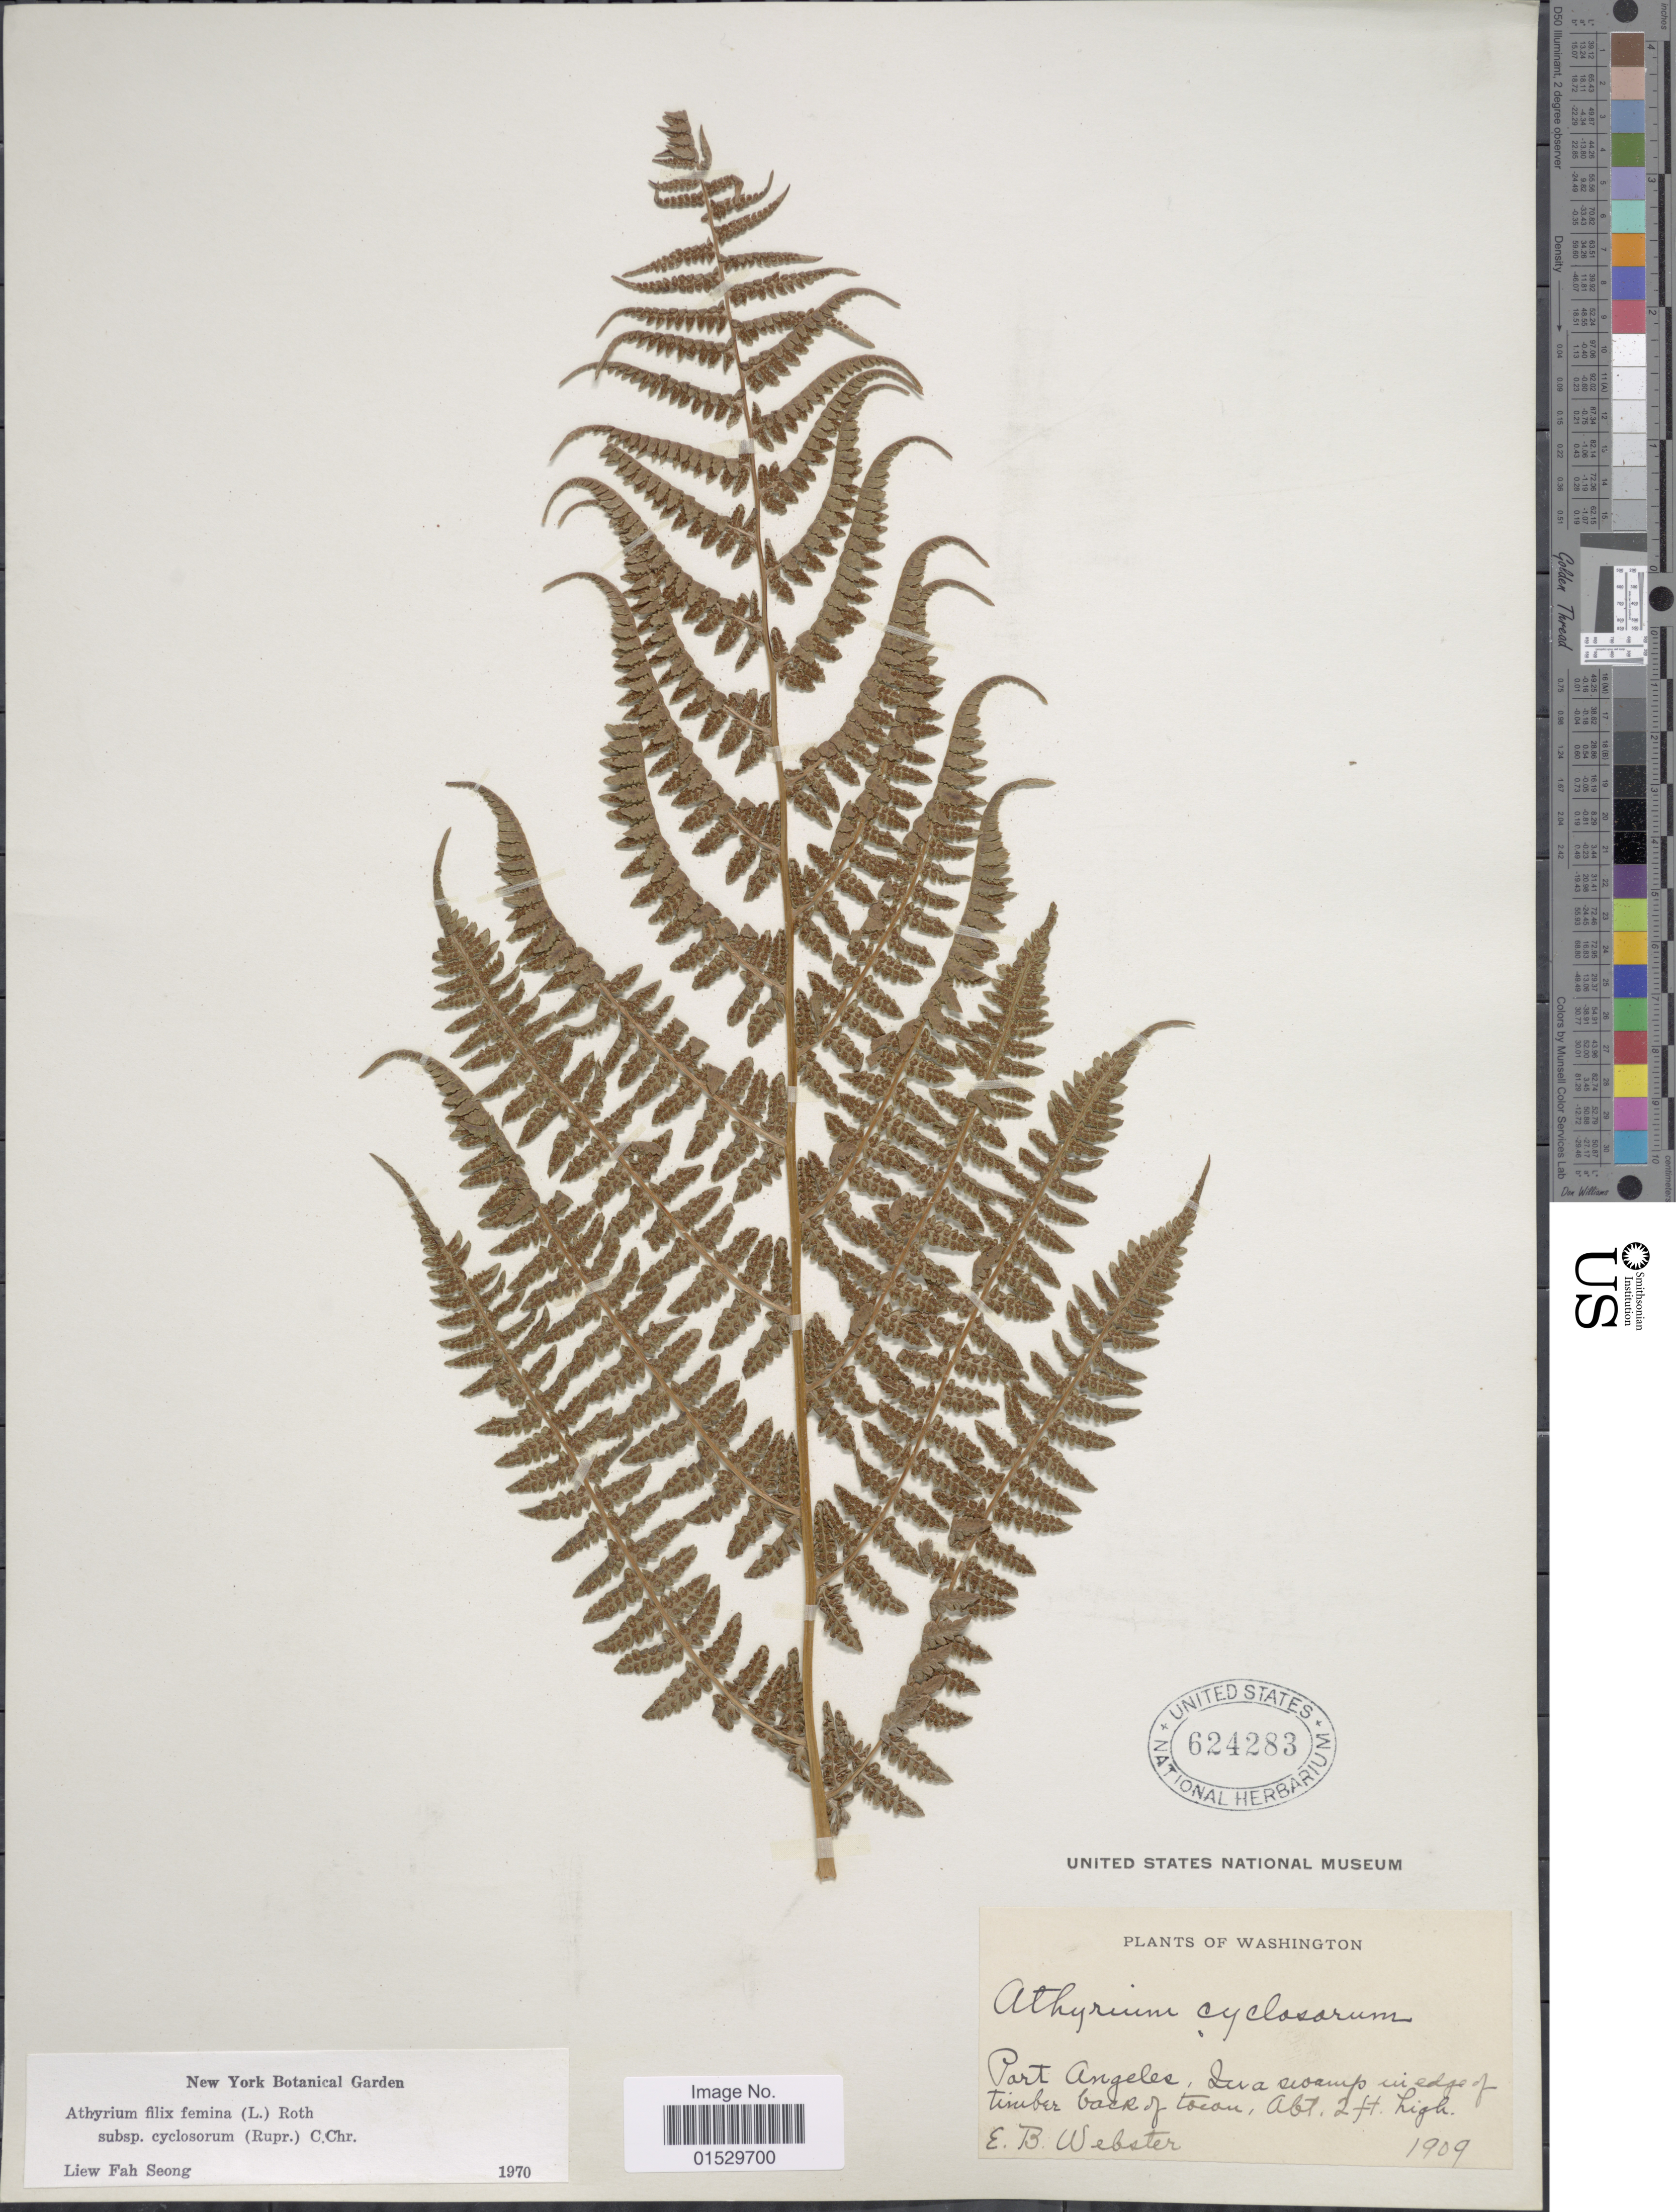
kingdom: Plantae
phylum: Tracheophyta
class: Polypodiopsida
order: Polypodiales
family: Athyriaceae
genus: Athyrium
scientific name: Athyrium filix-femina subsp. cyclosorum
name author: (Rupr.) C. Chr.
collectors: E. B. Webster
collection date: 1909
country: United States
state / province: Washington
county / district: Clallam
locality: Port Angeles, In a swamp in edge of timber back of town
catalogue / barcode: US 624283